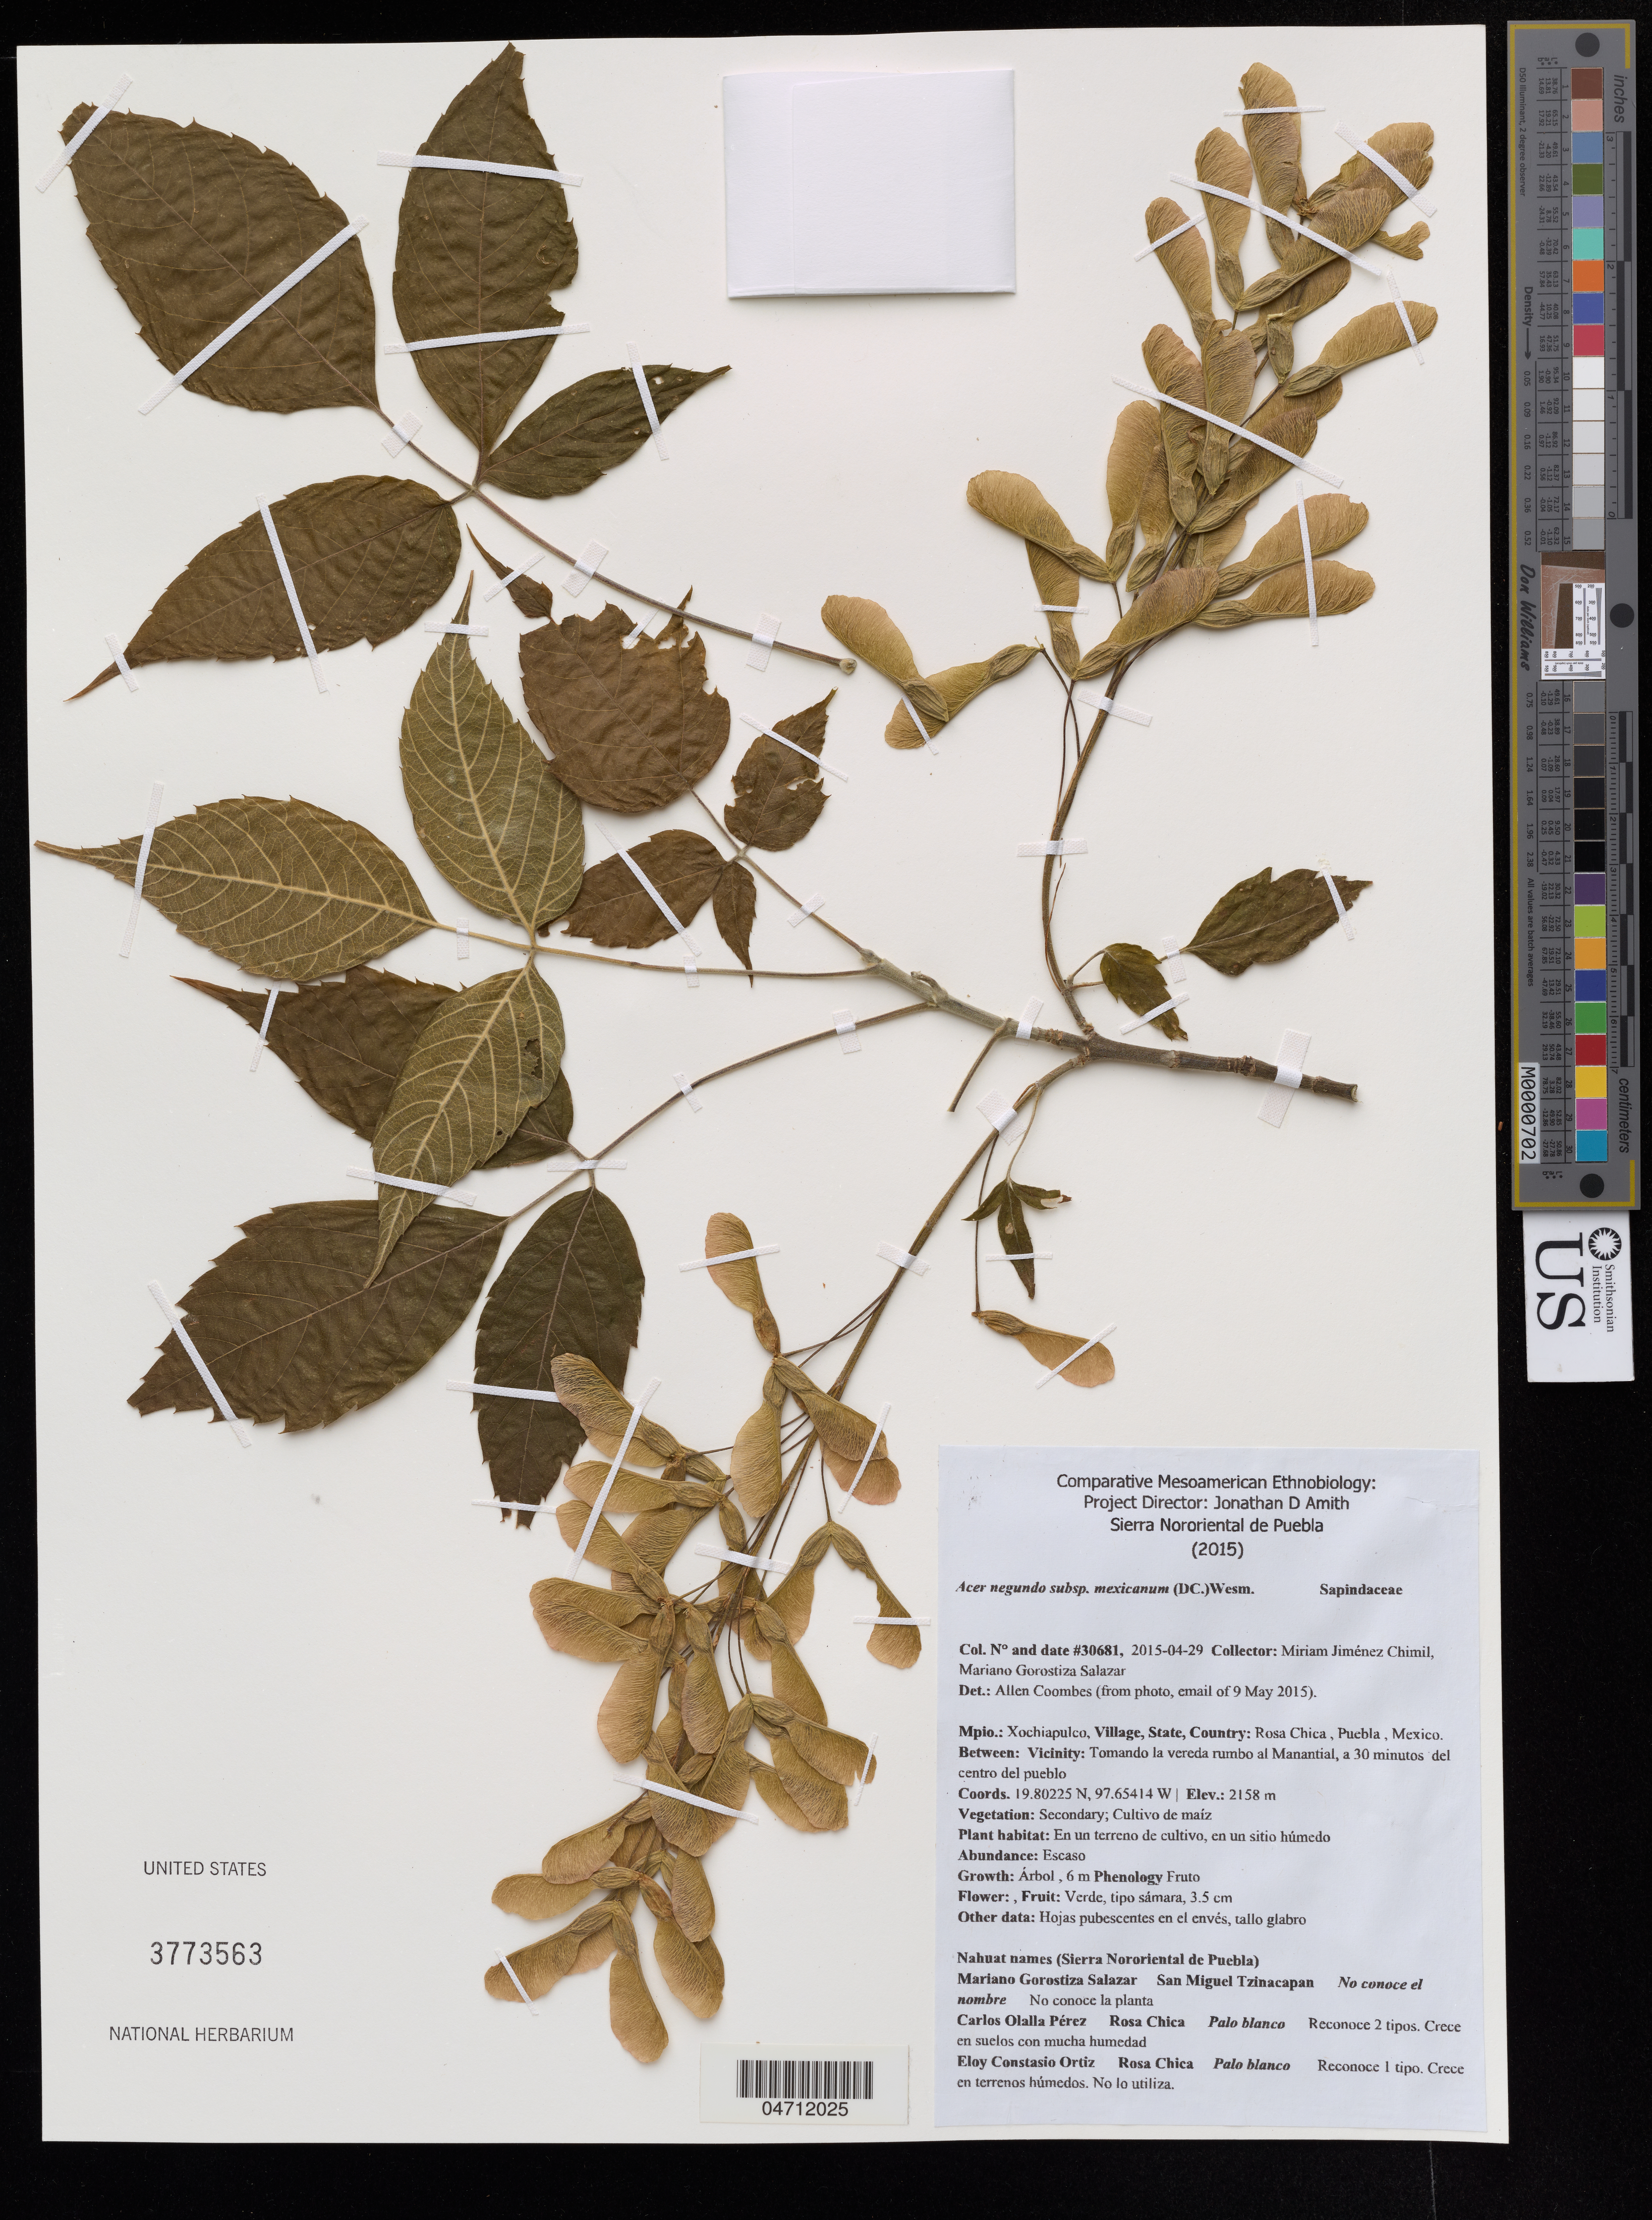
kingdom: Plantae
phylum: Tracheophyta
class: Magnoliopsida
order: Sapindales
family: Sapindaceae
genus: Acer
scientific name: Acer negundo subsp. mexicanum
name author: (DC.) Wesm.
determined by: Acevedo-Rodríguez, P., (BOT), Smithsonian Institution - National Museum of Natural History (UNITED STATES)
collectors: M. Jiménez Chimil & M. Gorostiza S.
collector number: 30681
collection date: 2015-04-29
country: Mexico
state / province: Puebla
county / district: Xochiapulco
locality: Rosa Chica, Tomando la vereda rumbo al Manantial, a 30 minutos del centro del pueblo.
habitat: En un terreno de cultivo, en un sitio húmedo.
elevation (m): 2158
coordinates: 19.80225, -97.65414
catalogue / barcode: US 3773563